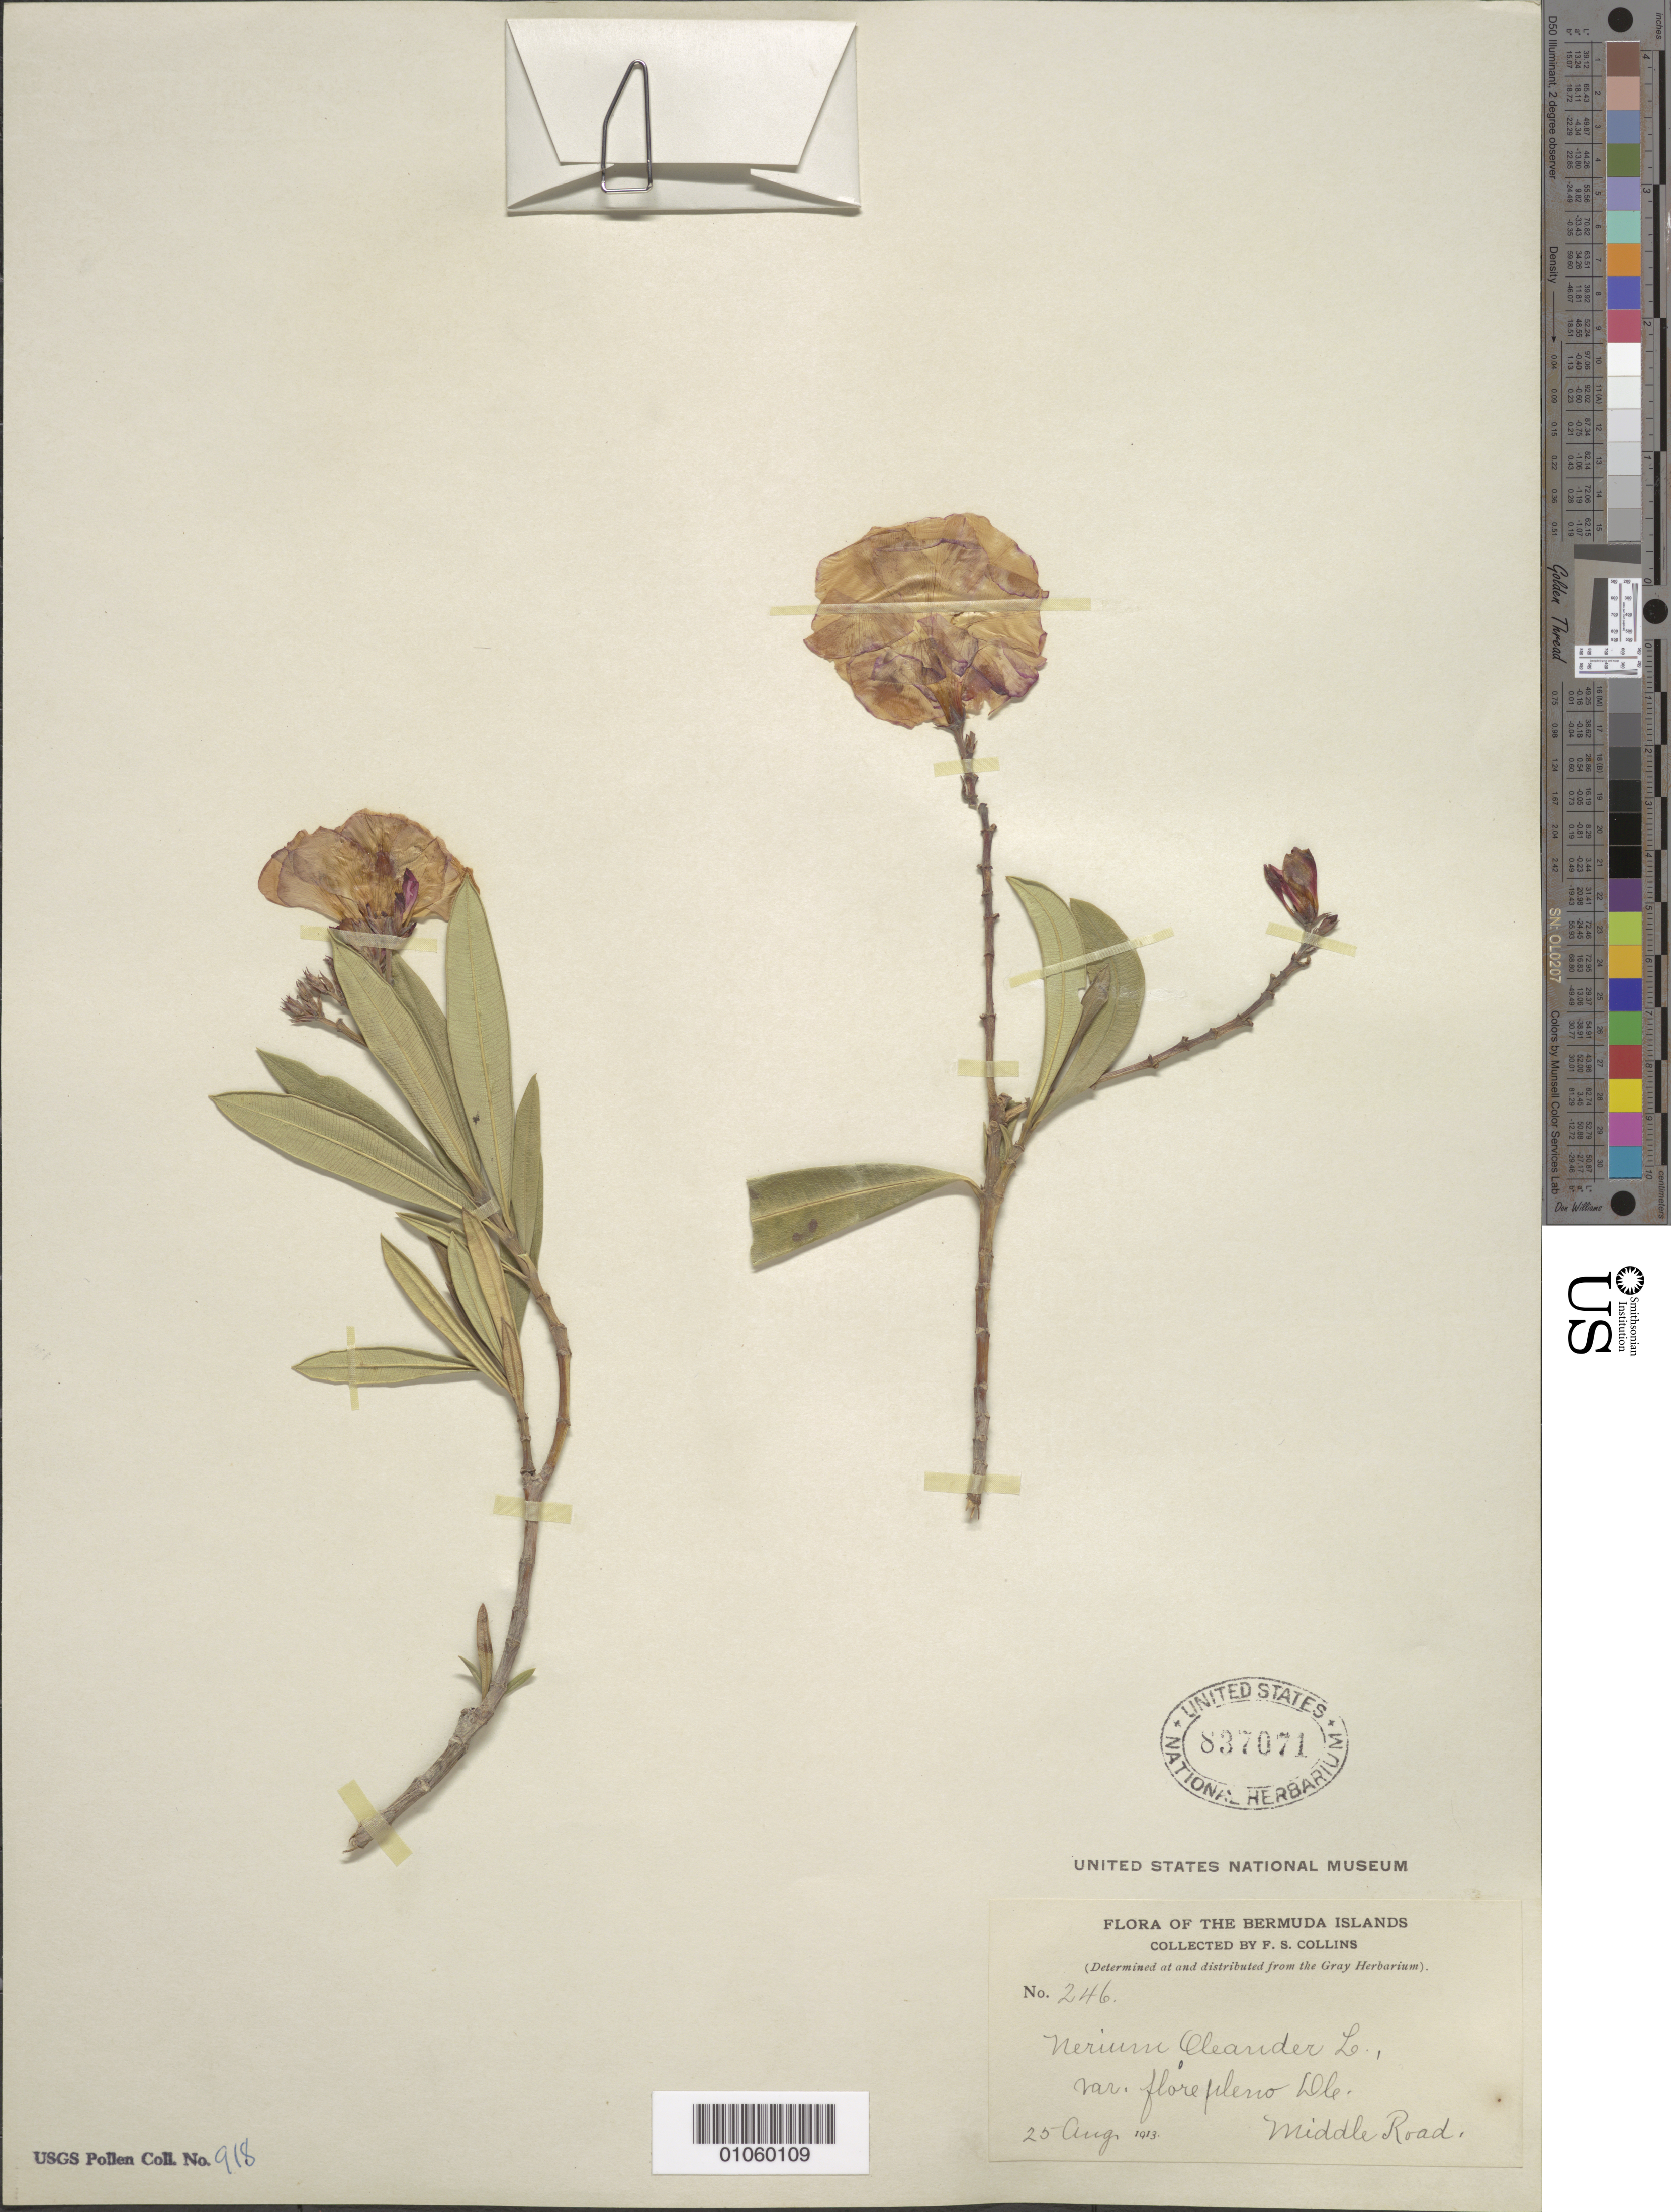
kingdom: Plantae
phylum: Tracheophyta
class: Magnoliopsida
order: Gentianales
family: Apocynaceae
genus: Nerium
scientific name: Nerium oleander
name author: L.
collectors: F. Collins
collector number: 246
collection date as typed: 25 Aug 1913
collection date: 1913-08-25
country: Bermuda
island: Bermuda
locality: Middle Road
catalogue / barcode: US 837071